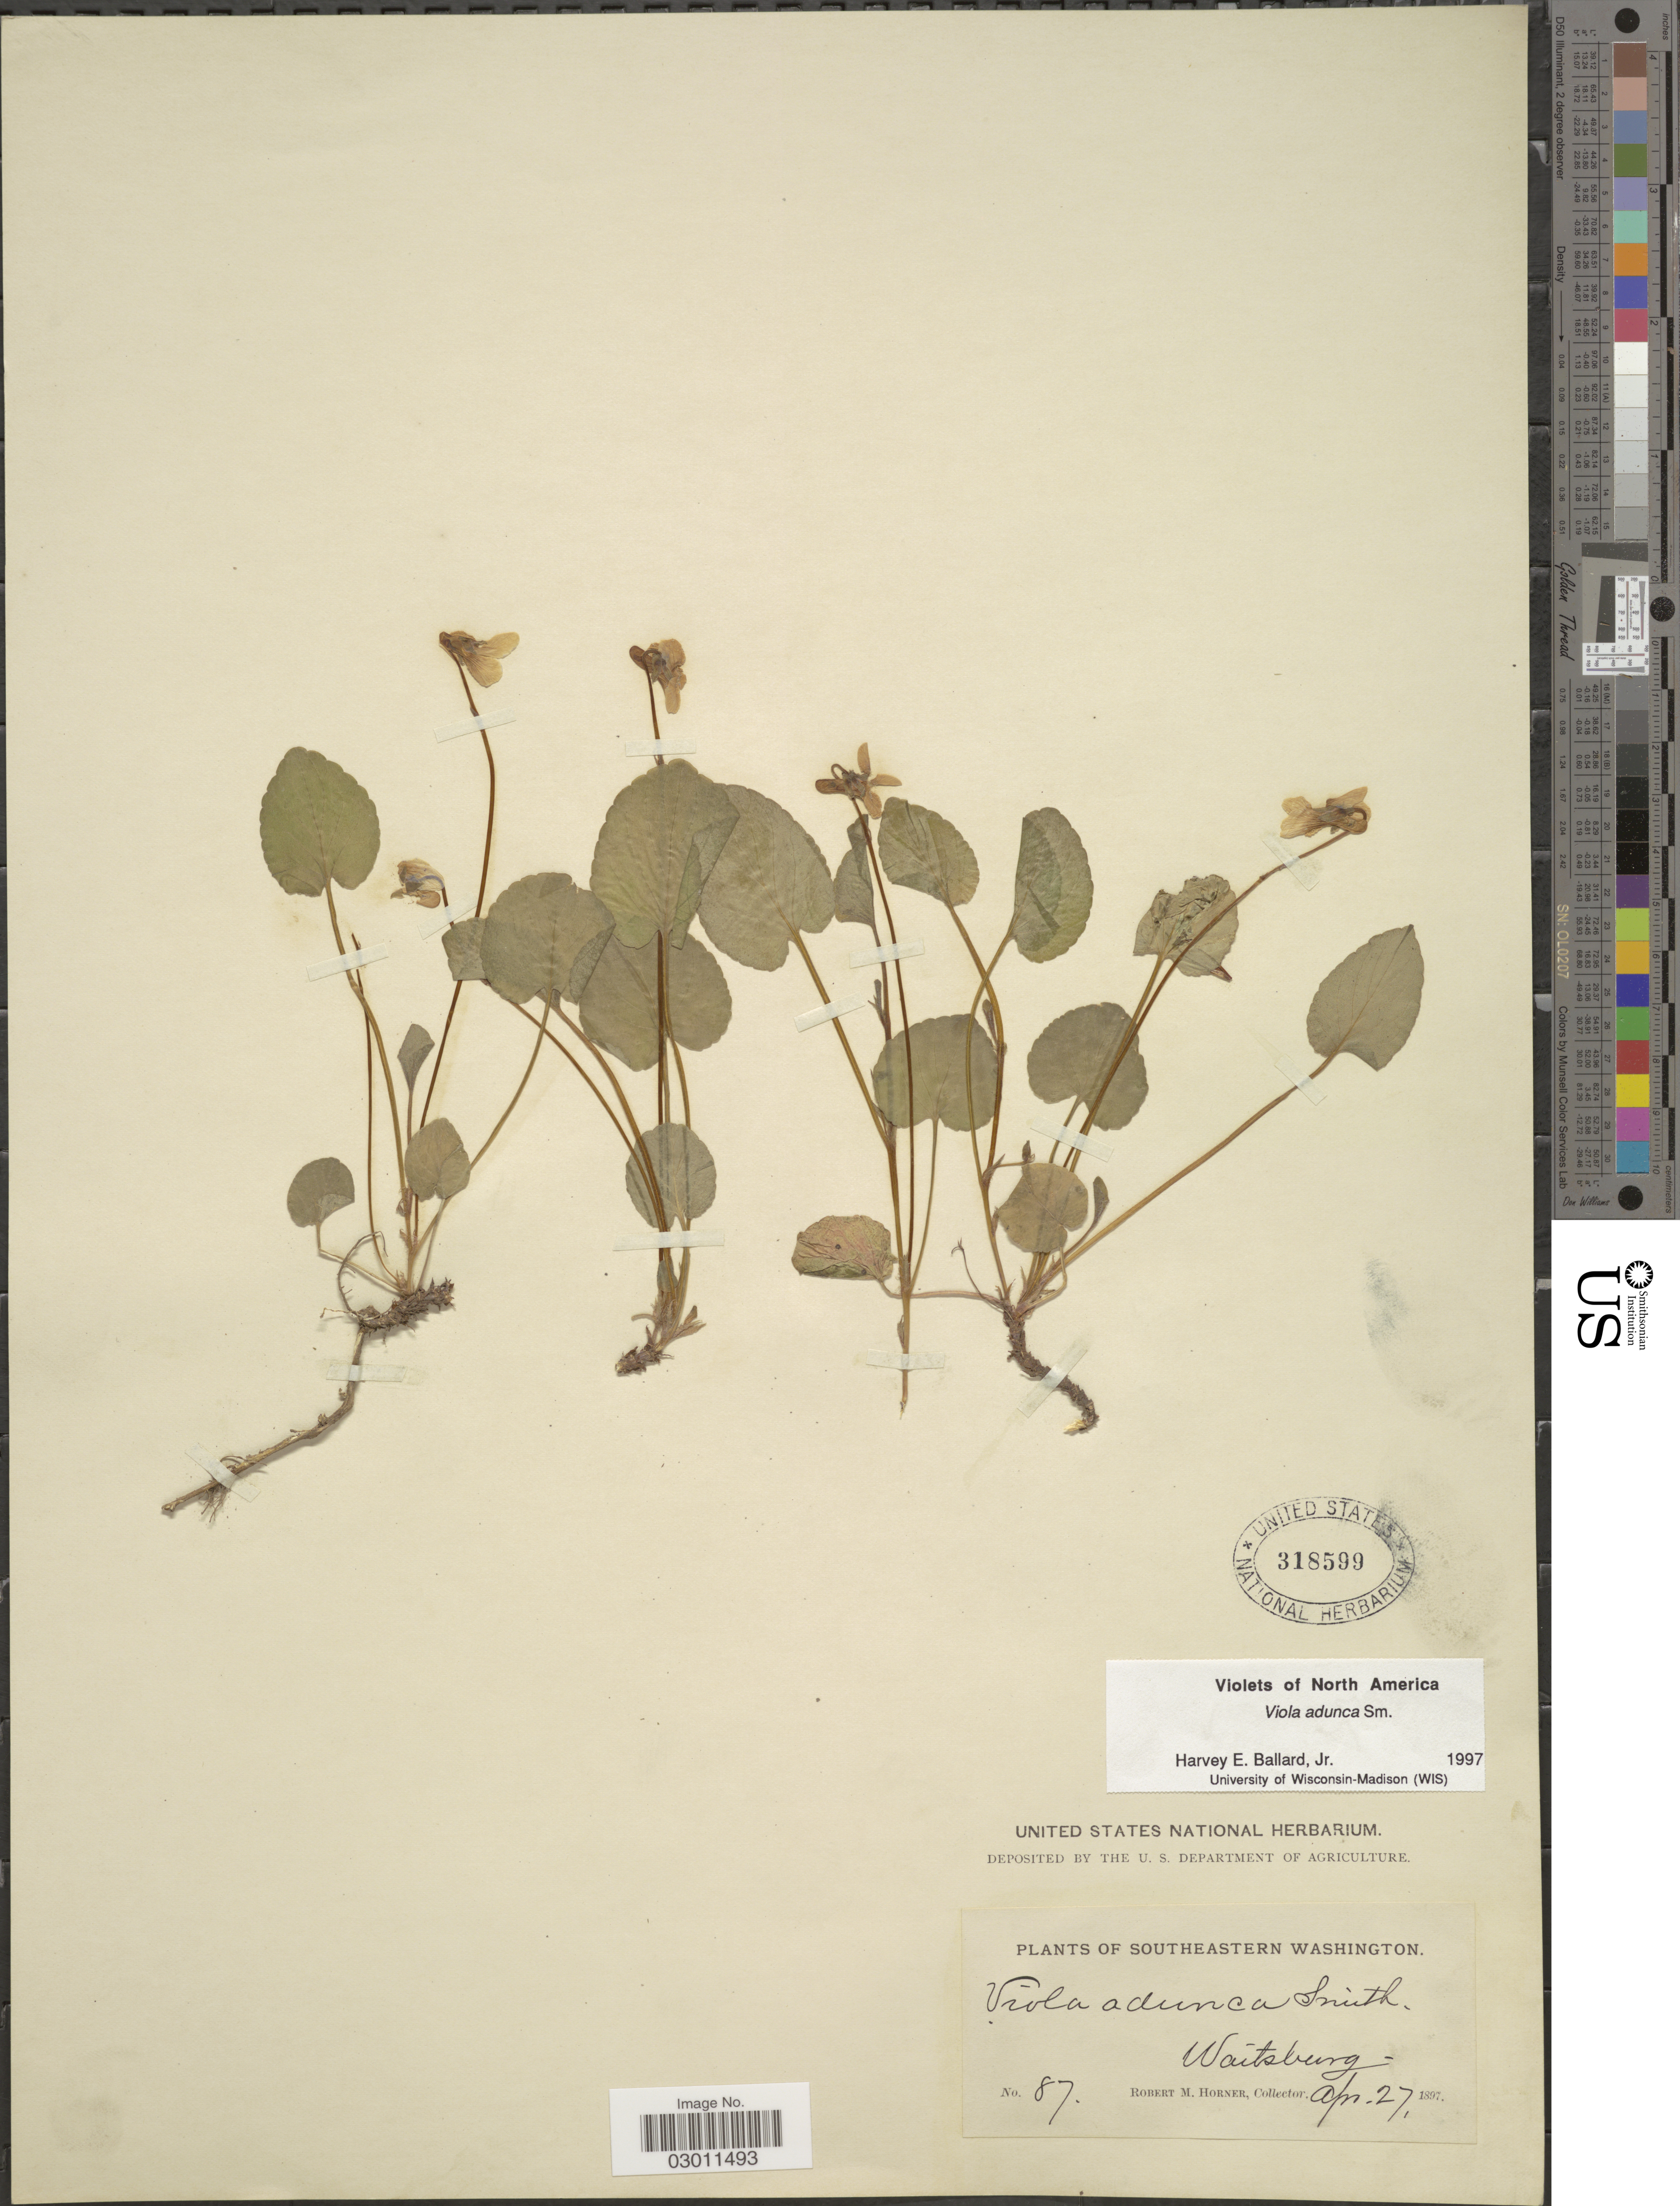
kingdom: Plantae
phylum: Tracheophyta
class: Magnoliopsida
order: Malpighiales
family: Violaceae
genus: Viola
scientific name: Viola adunca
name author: Sm.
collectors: R. Horner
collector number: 87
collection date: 1897-04-27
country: United States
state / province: Washington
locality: Southeastern Washington, Waitsburg.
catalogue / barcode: US 318599